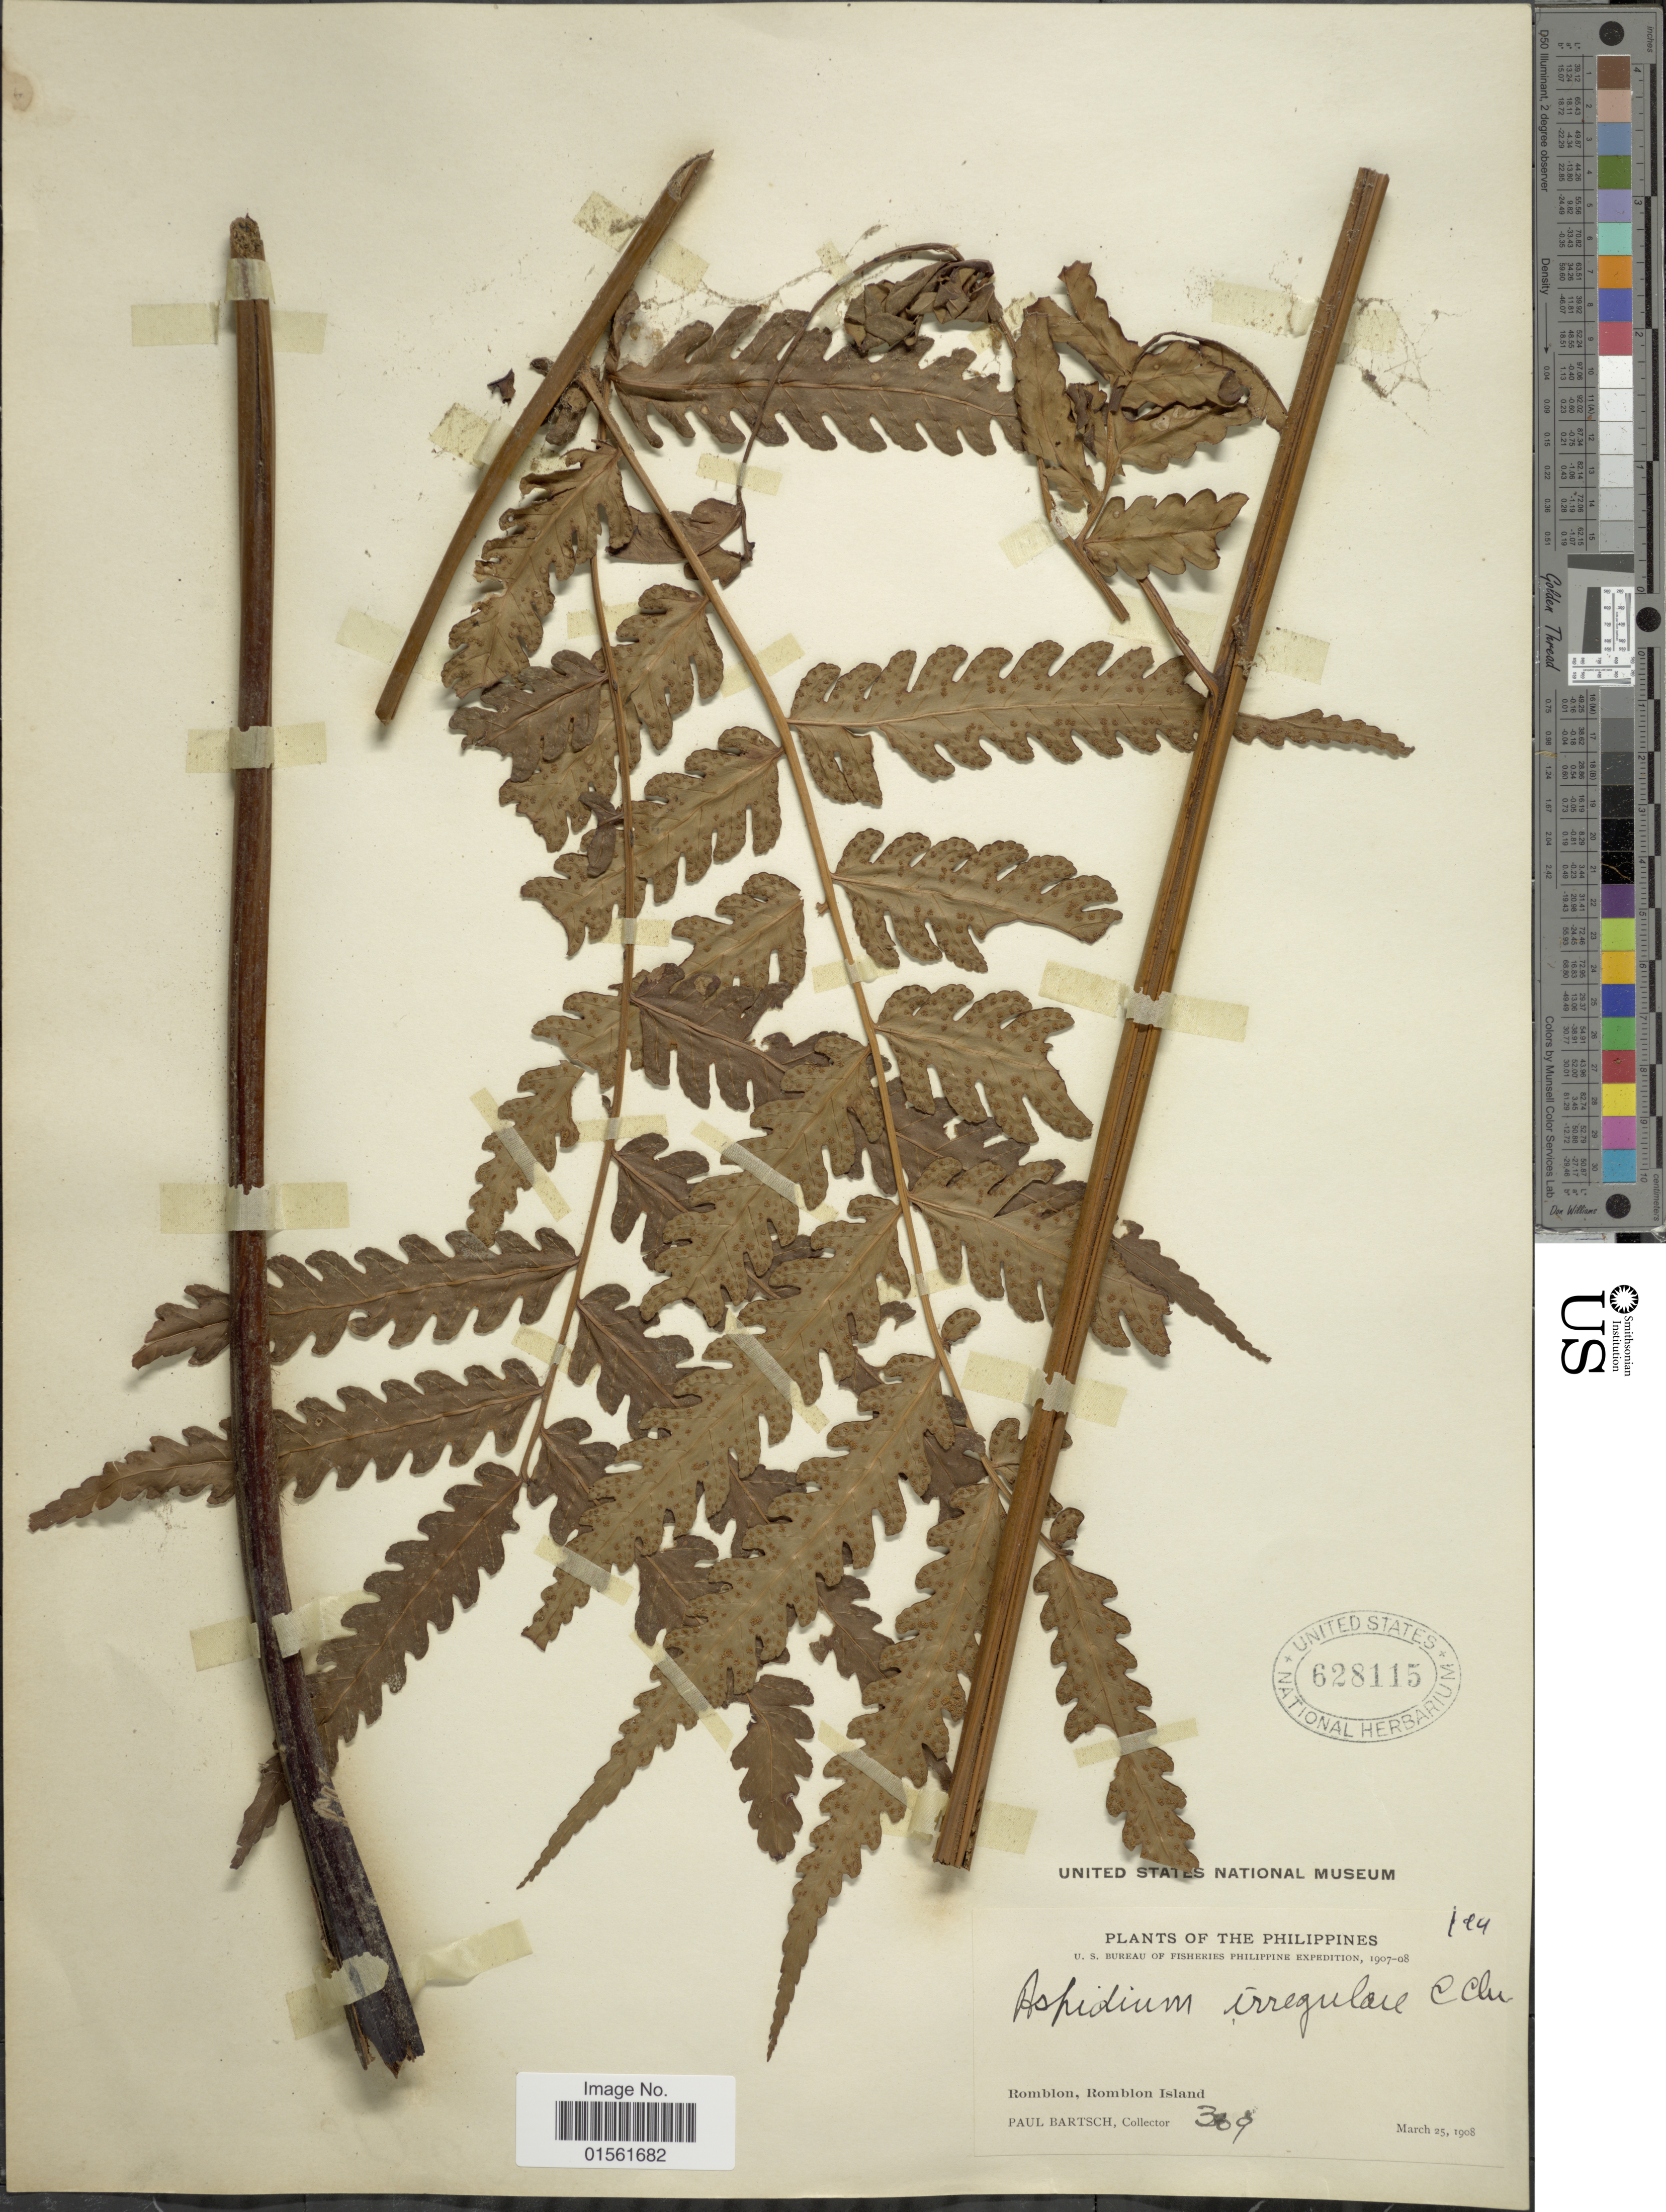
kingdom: Plantae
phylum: Tracheophyta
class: Polypodiopsida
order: Polypodiales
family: Dryopteridaceae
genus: Pleocnemia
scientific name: Pleocnemia macrodonta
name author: (C. Presl ex Fée) Holttum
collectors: P. Bartsch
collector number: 309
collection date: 1908-03-25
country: Philippines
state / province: Mimaropa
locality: Romblon, Romblon Island.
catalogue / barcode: US 628115